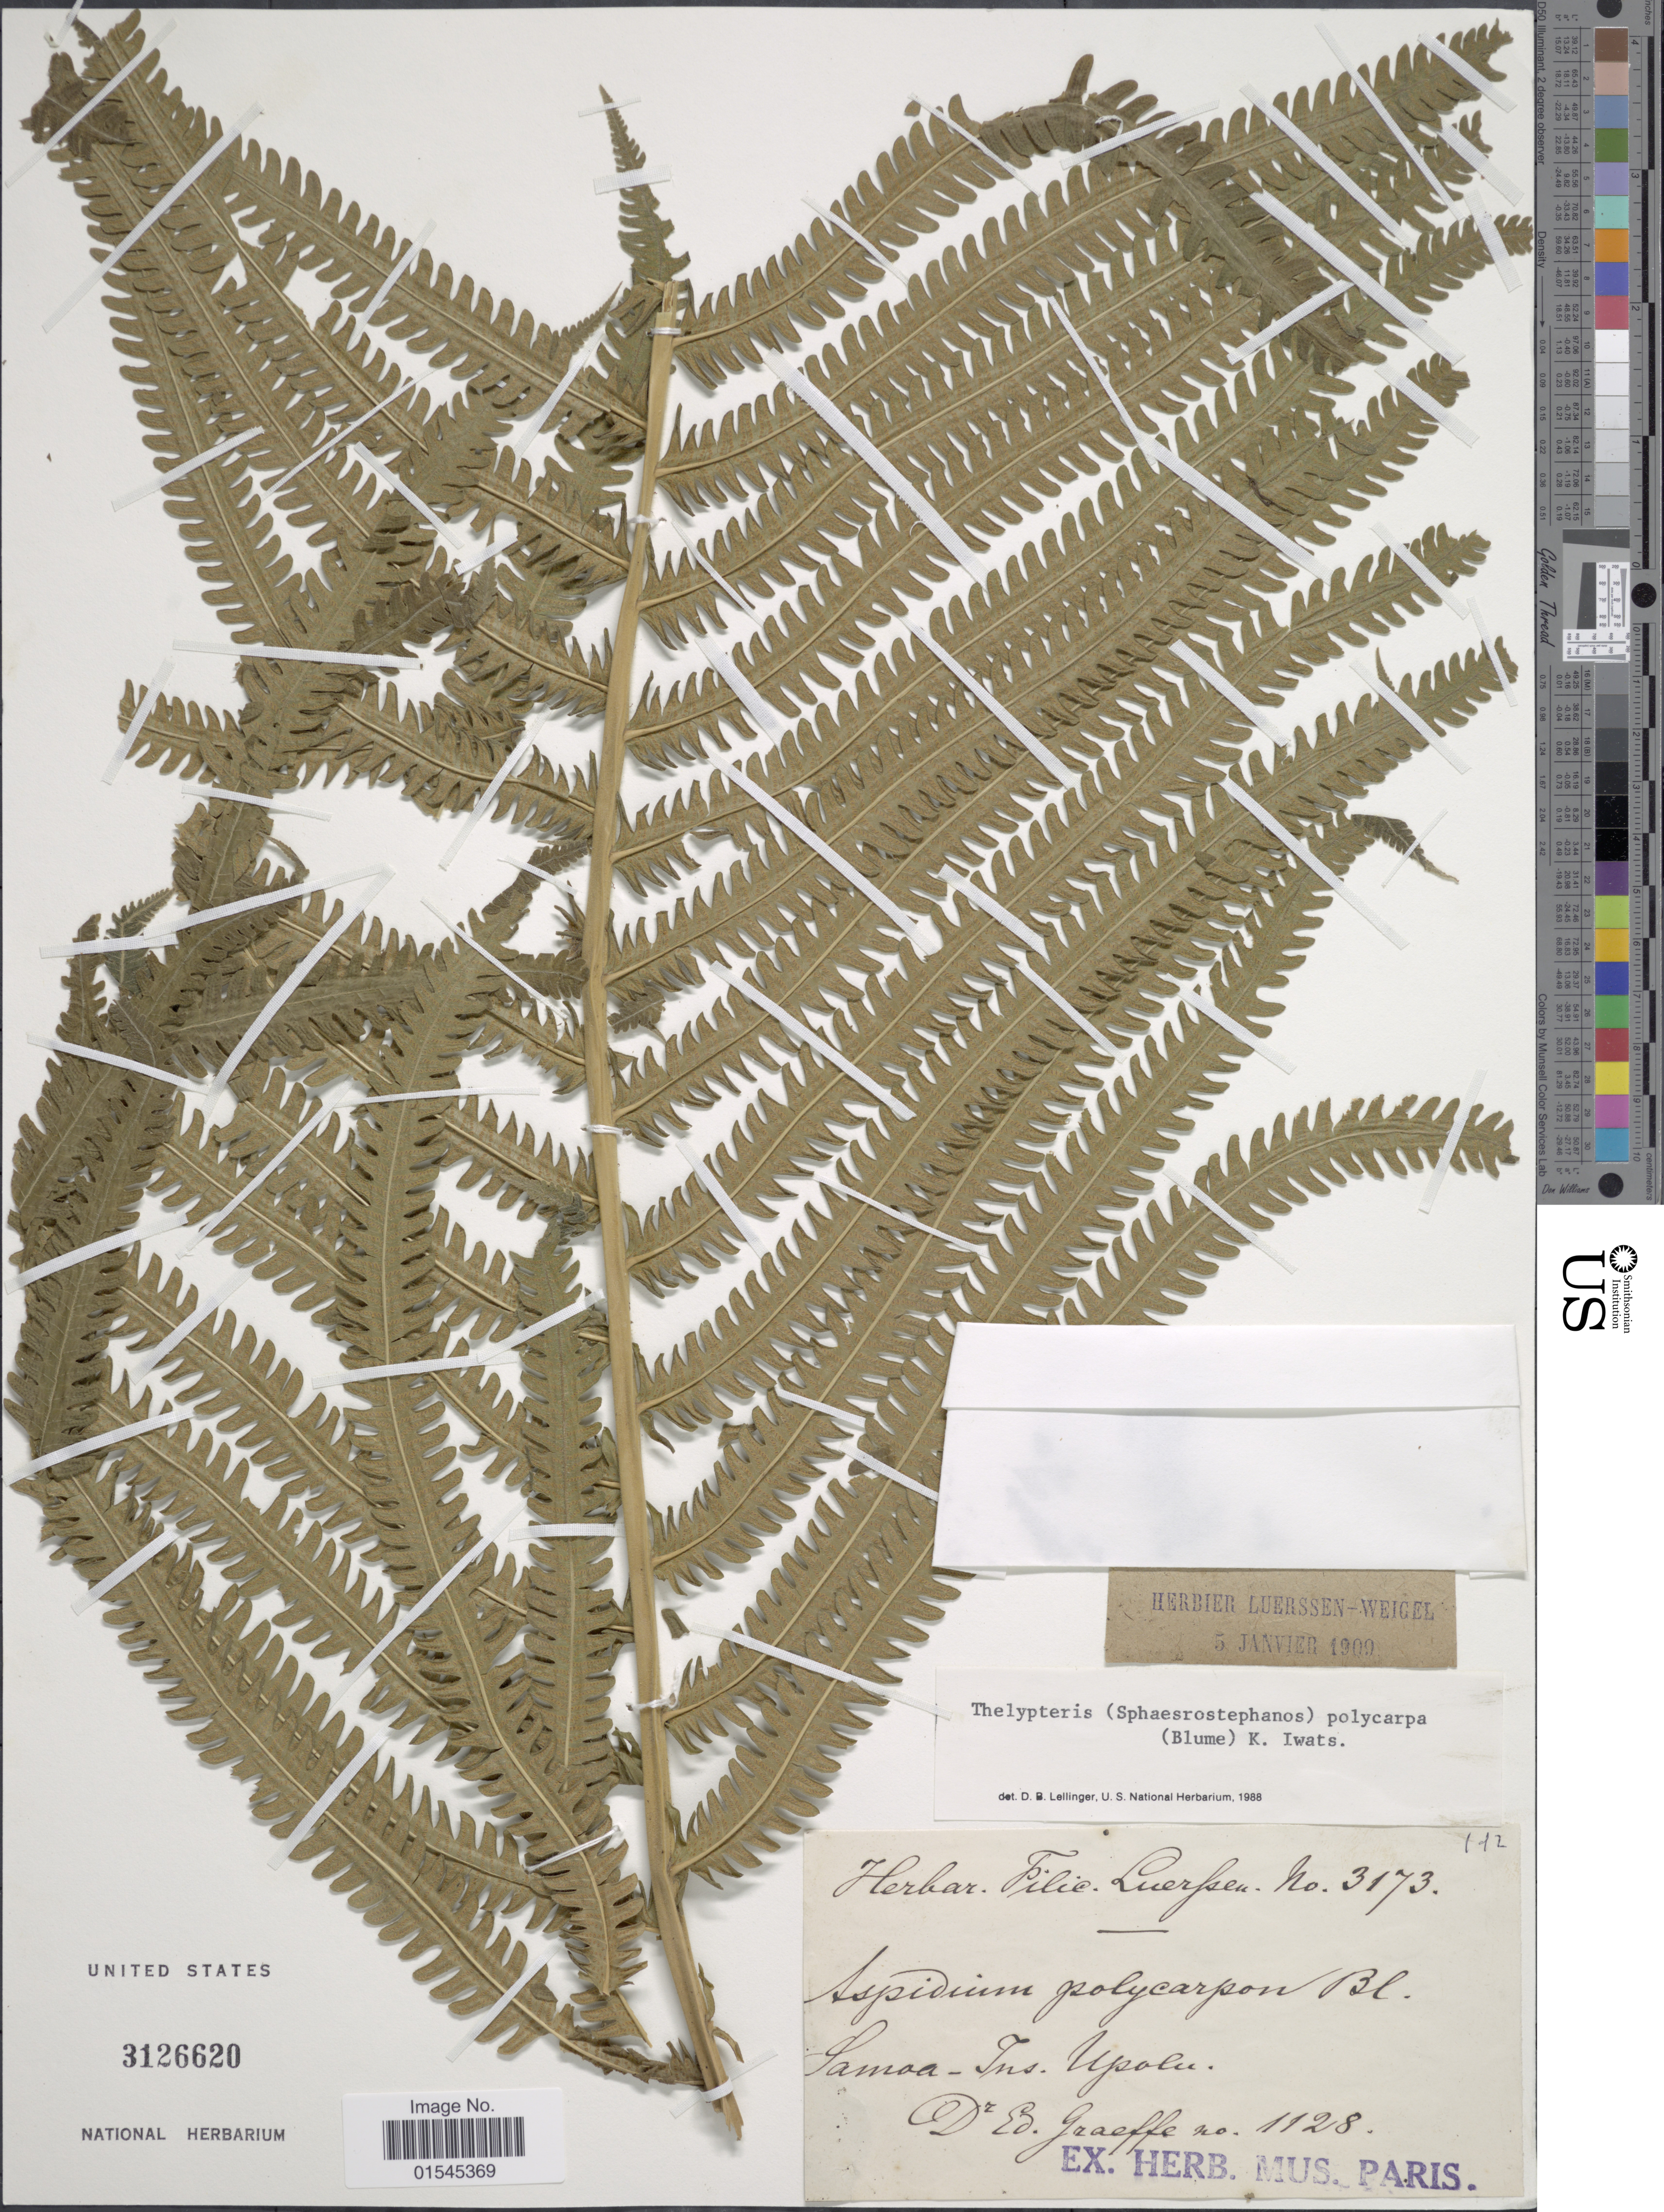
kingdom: Plantae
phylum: Tracheophyta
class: Polypodiopsida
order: Polypodiales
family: Thelypteridaceae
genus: Sphaerostephanos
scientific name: Sphaerostephanos polycarpus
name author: (Blume) Copel.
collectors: E. Graeffe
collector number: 1128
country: Samoa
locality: Samoa, Ins. Upolu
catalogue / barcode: US 3126620